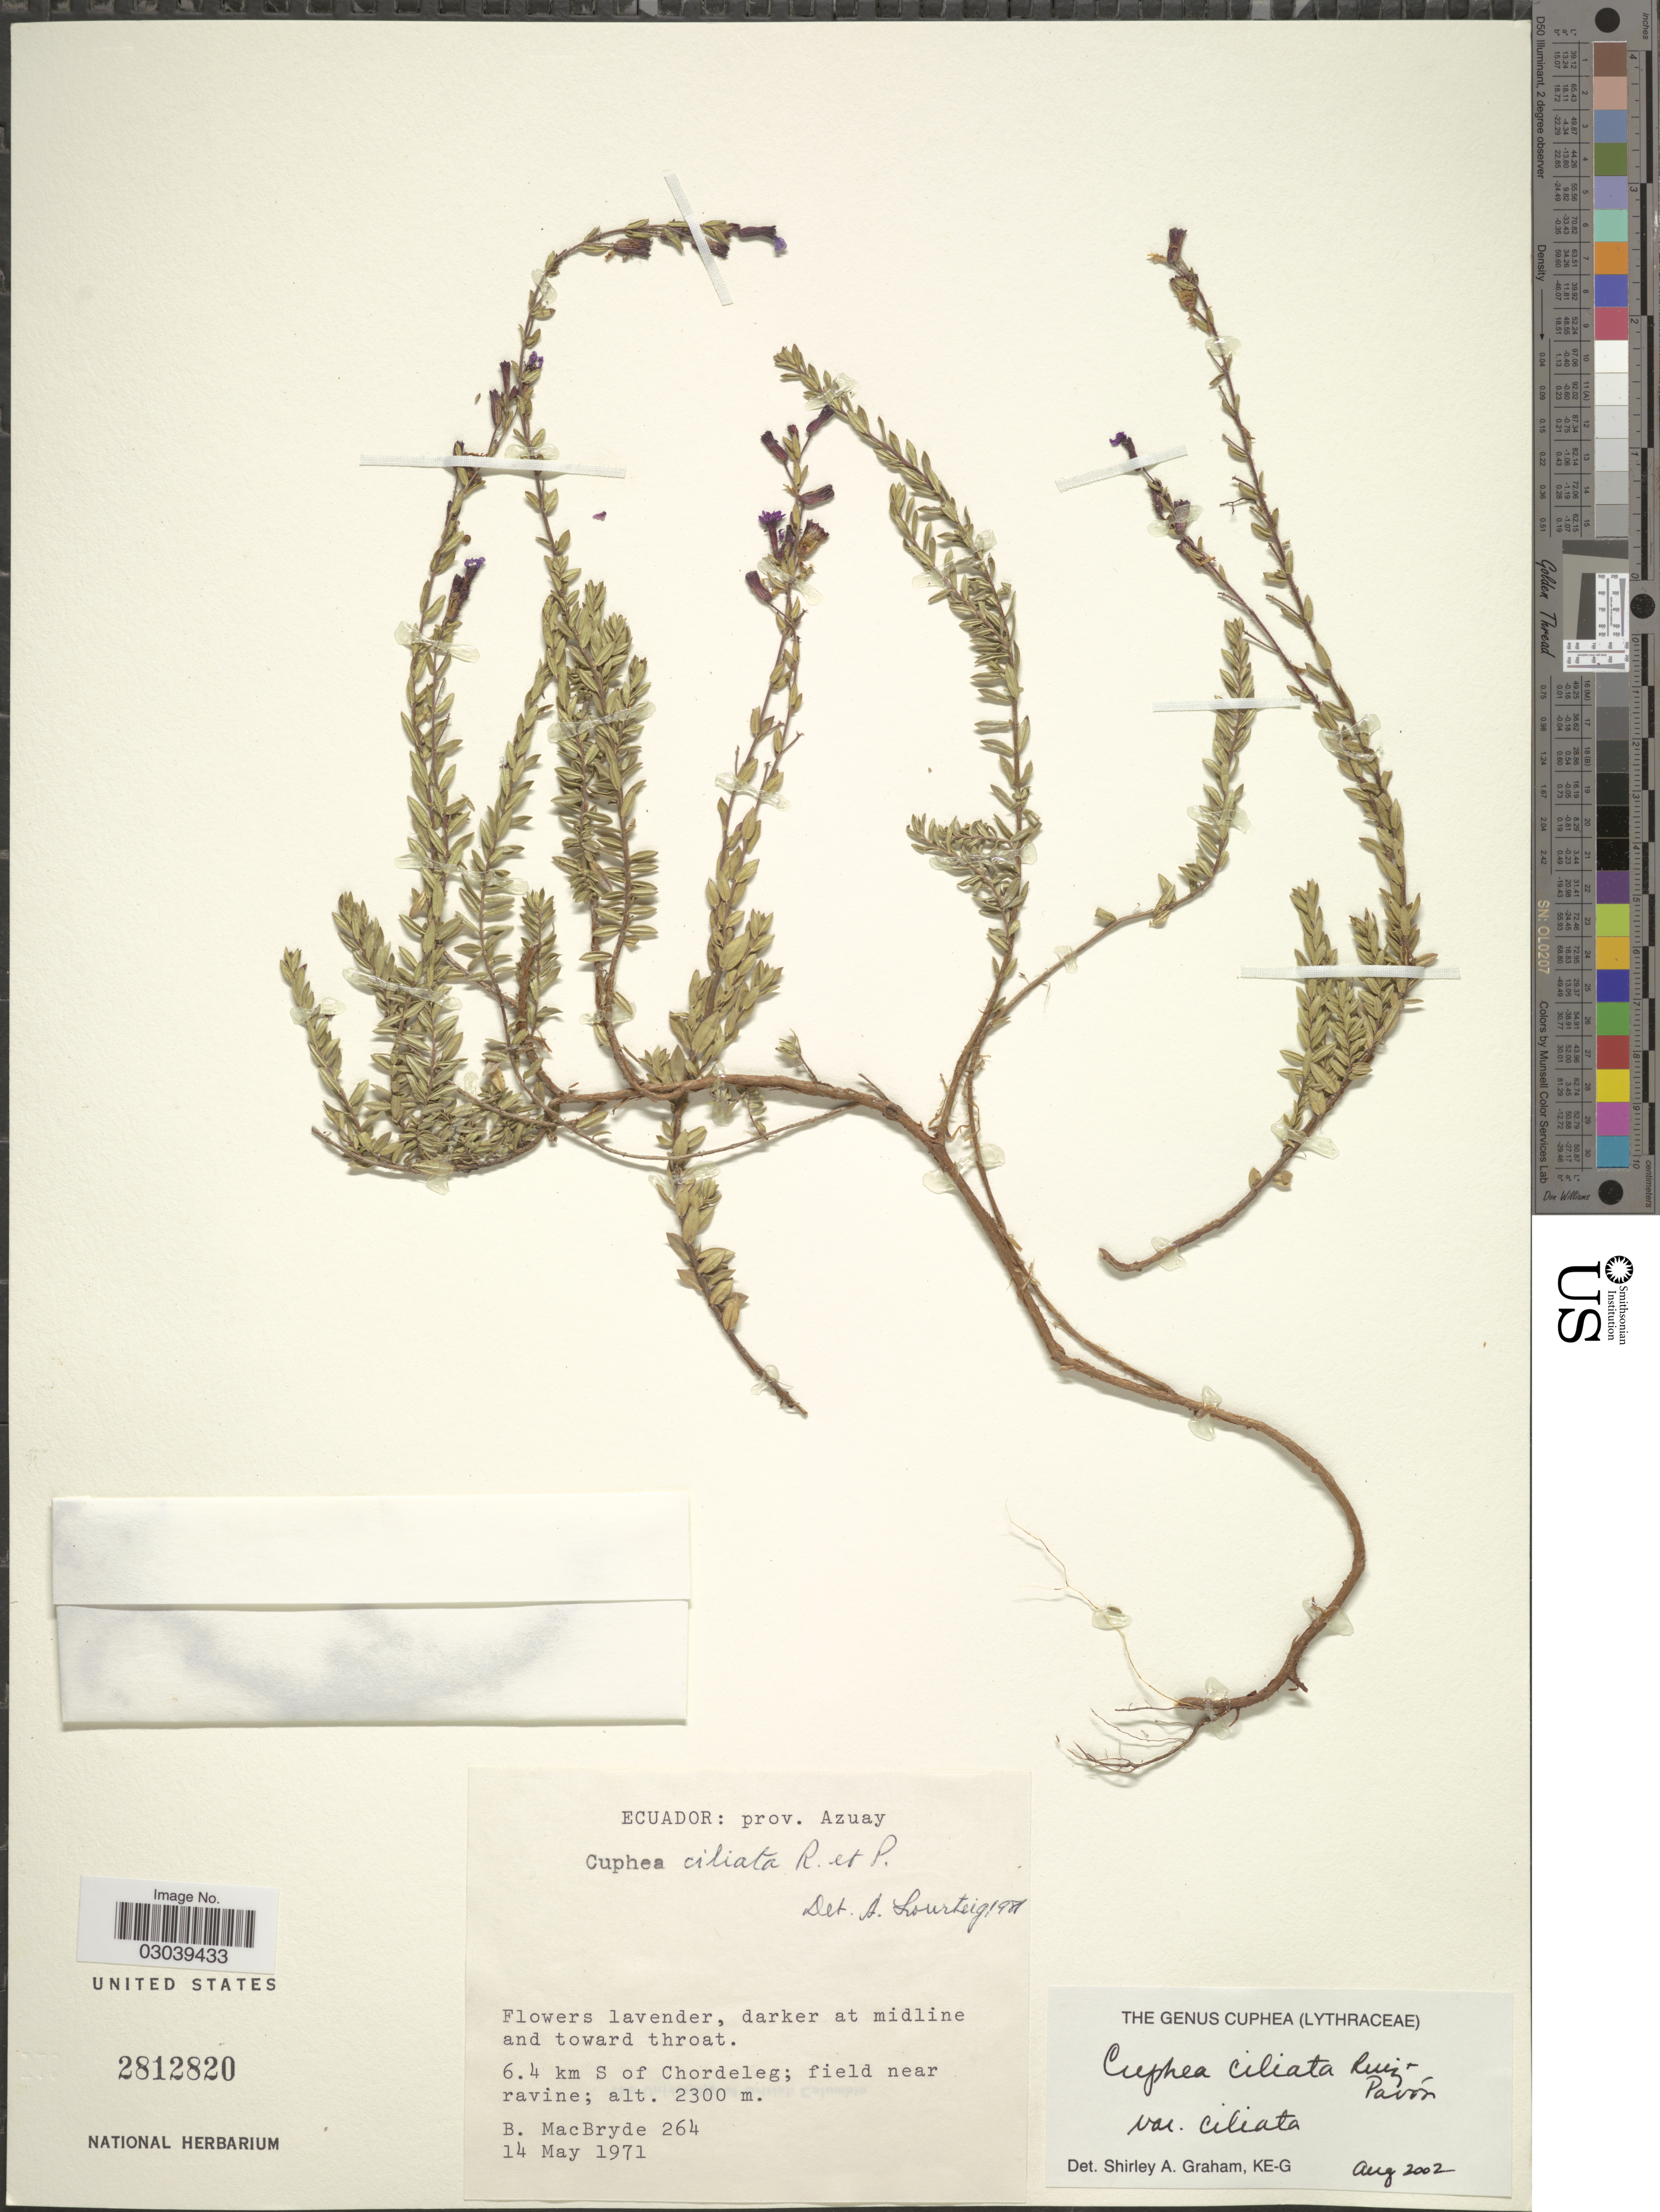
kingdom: Plantae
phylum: Tracheophyta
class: Magnoliopsida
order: Myrtales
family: Lythraceae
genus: Cuphea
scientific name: Cuphea ciliata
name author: Ruiz & Pav.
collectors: B. MacBryde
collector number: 264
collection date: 1971-05-14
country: Ecuador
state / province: Azuay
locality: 6.4 km S of Chordeleg; field near ravine.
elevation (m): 2300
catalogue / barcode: US 2812820